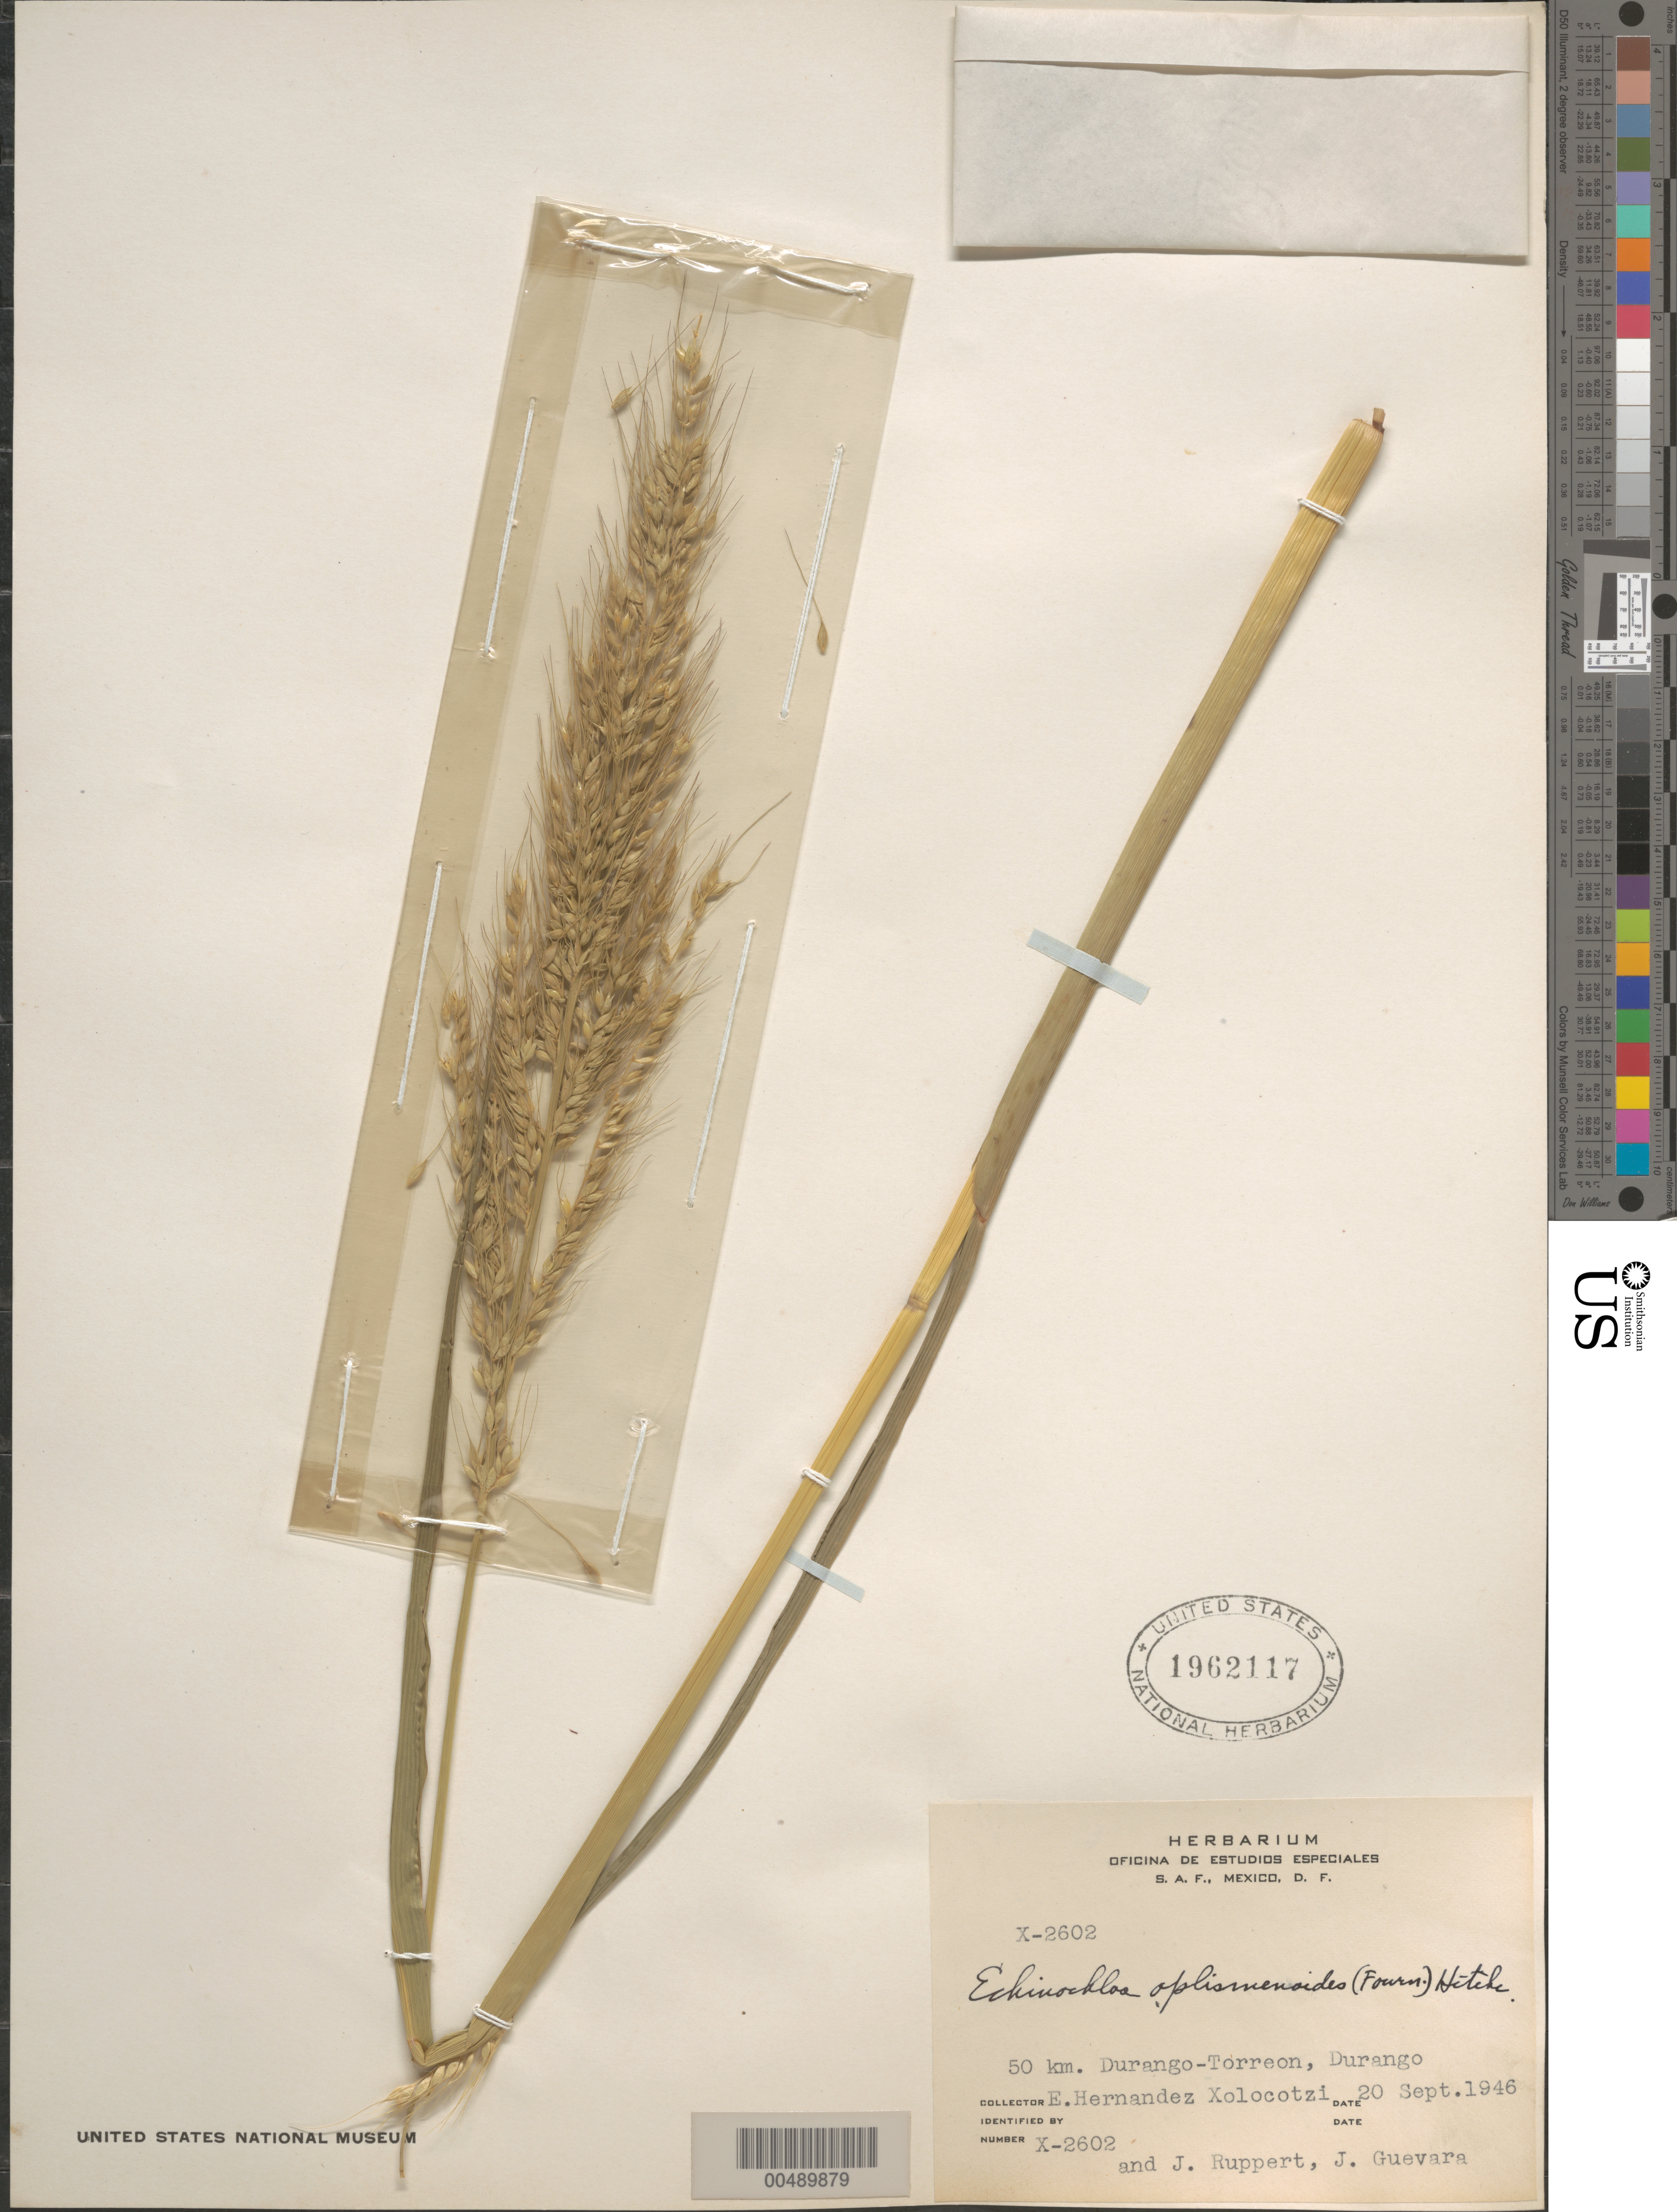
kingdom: Plantae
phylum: Tracheophyta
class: Liliopsida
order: Poales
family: Poaceae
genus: Echinochloa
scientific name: Echinochloa oplismenoides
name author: (E. Fourn.) Hitchc.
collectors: E. I. Hernández-X., J. Ruppert & J. Guevara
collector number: X-2602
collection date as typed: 20 Sep 1946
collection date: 1946-09-20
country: Mexico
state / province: Durango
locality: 50 km Durango-Torreon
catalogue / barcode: US 1962117